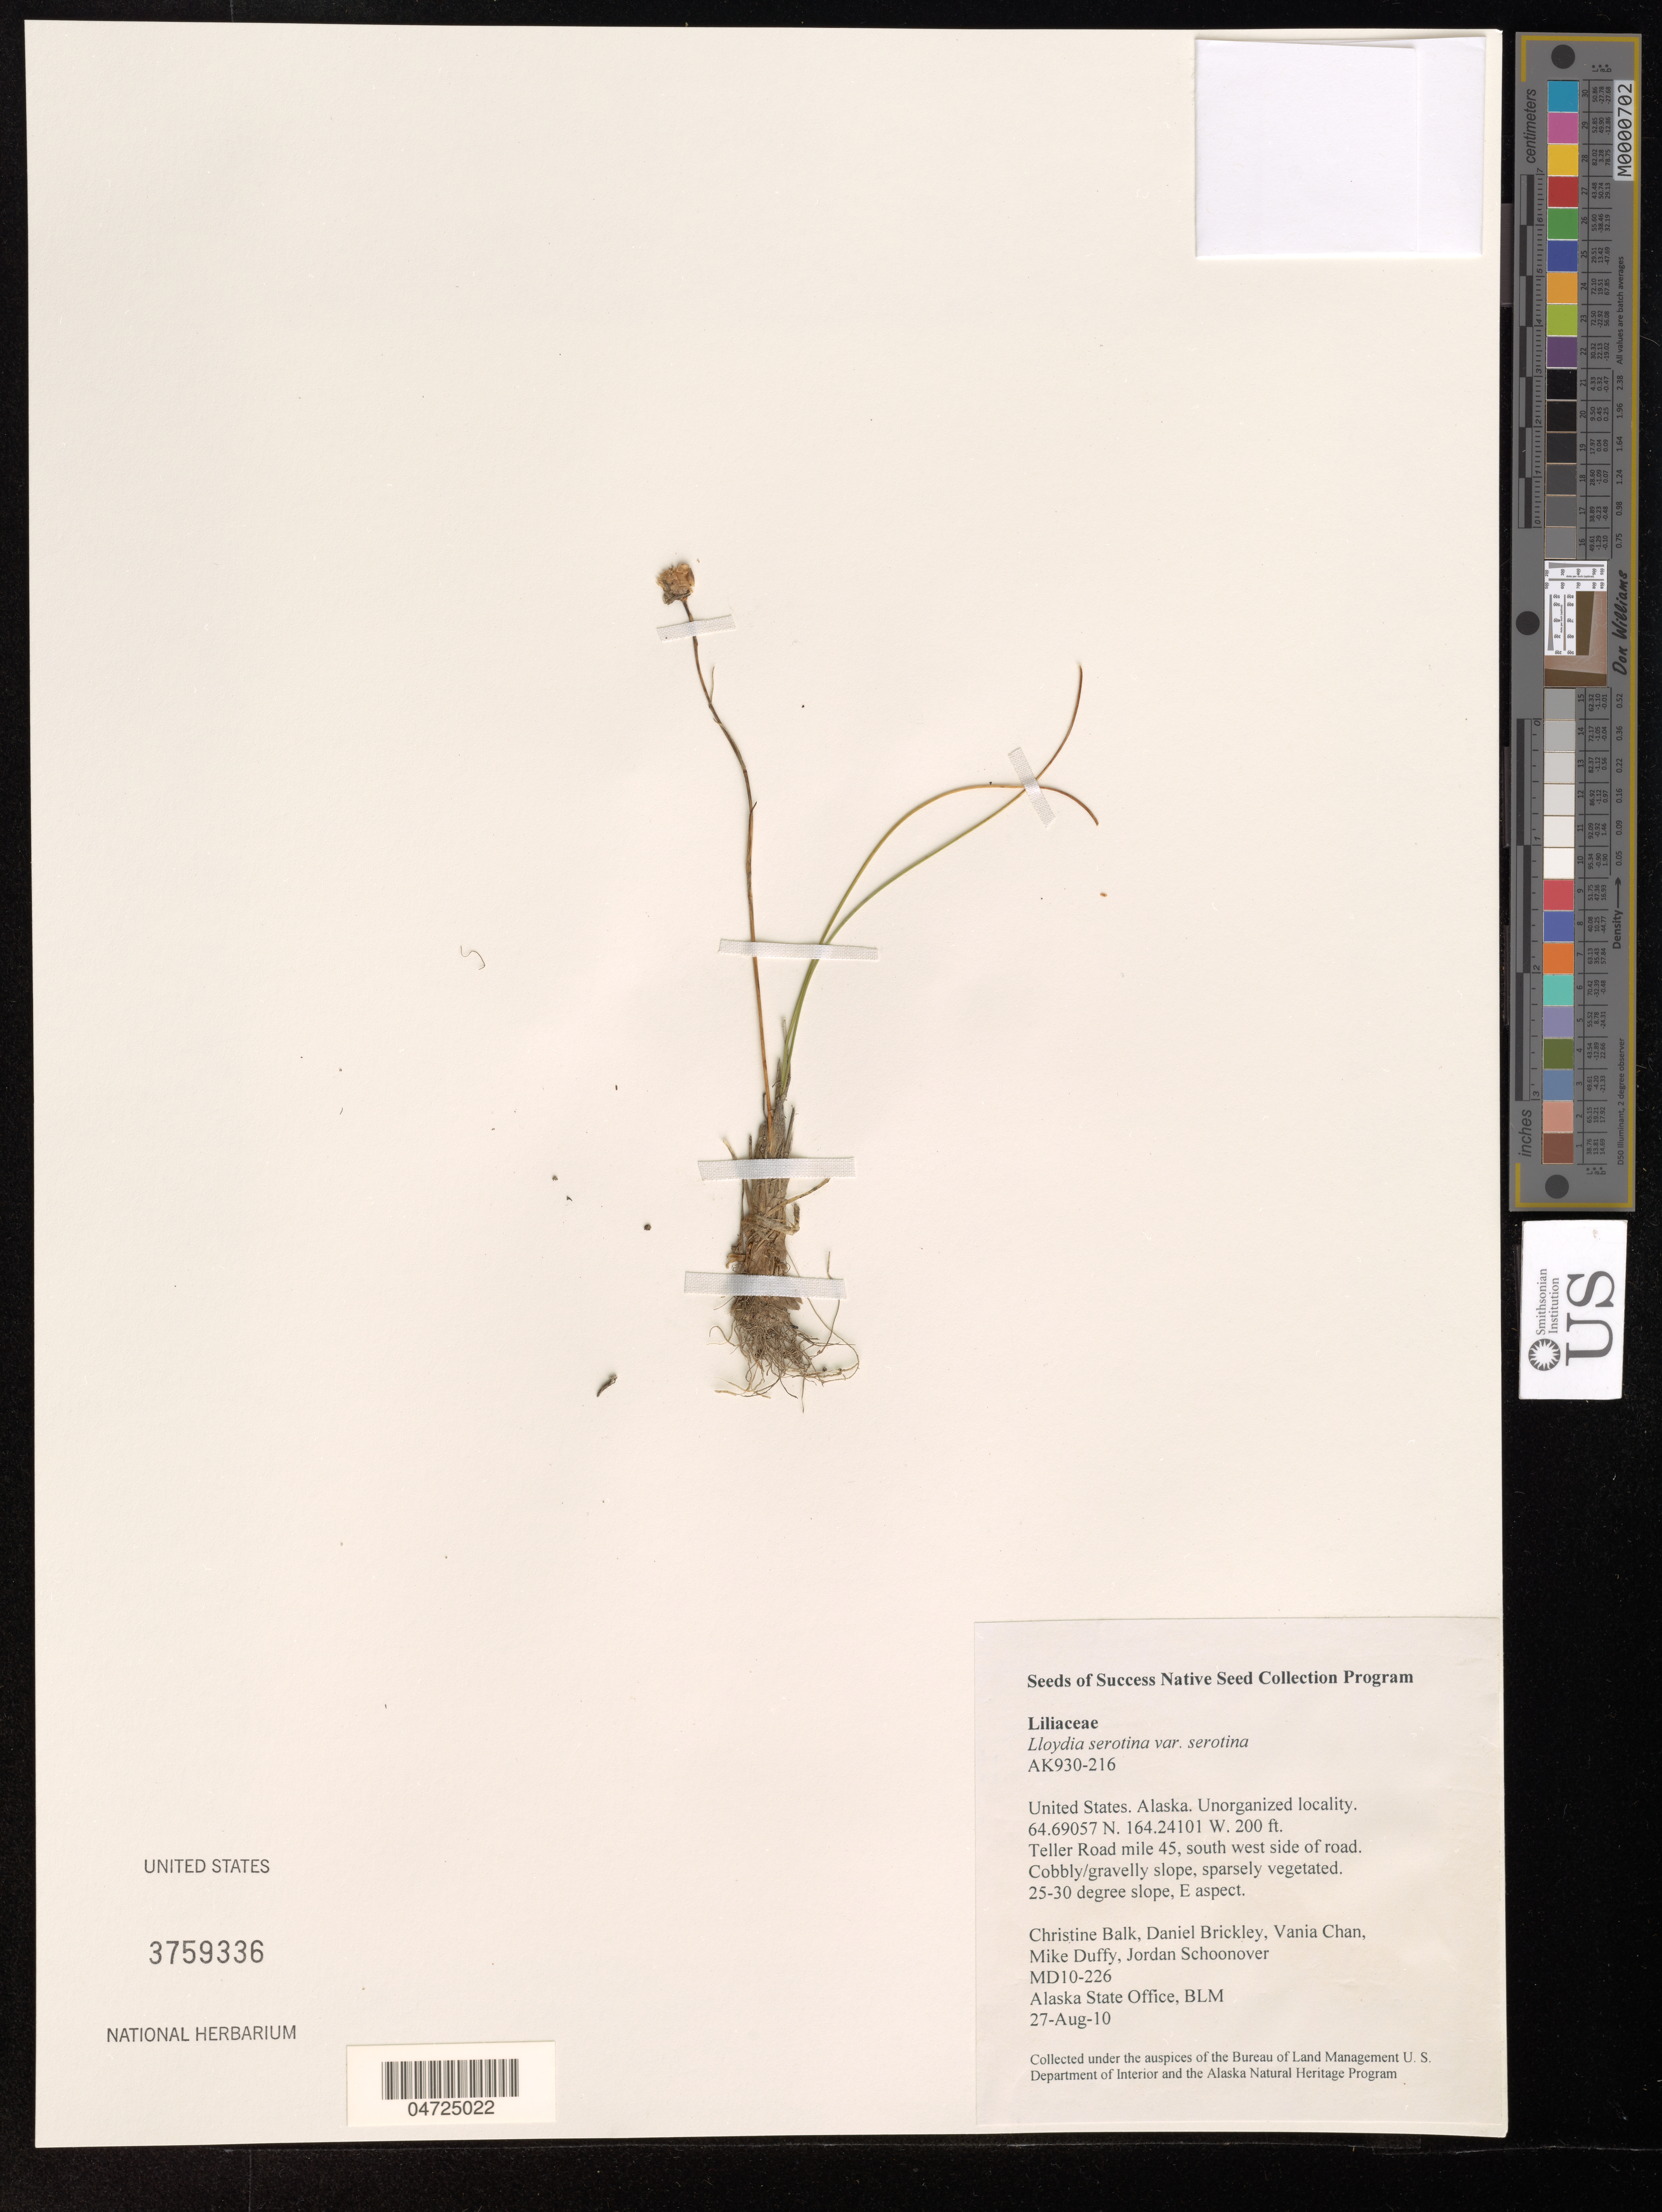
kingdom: Plantae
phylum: Tracheophyta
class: Liliopsida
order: Liliales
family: Liliaceae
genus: Lloydia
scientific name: Lloydia serotina var. serotina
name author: (L.) Salisb. & Rchb.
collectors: C. Balk, D. Brickley, V. Chan & M. Duffy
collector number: MD10-226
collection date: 2010-08-27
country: United States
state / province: Alaska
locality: Teller Road mile 45, south west side of road.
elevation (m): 61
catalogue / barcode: US 3759336